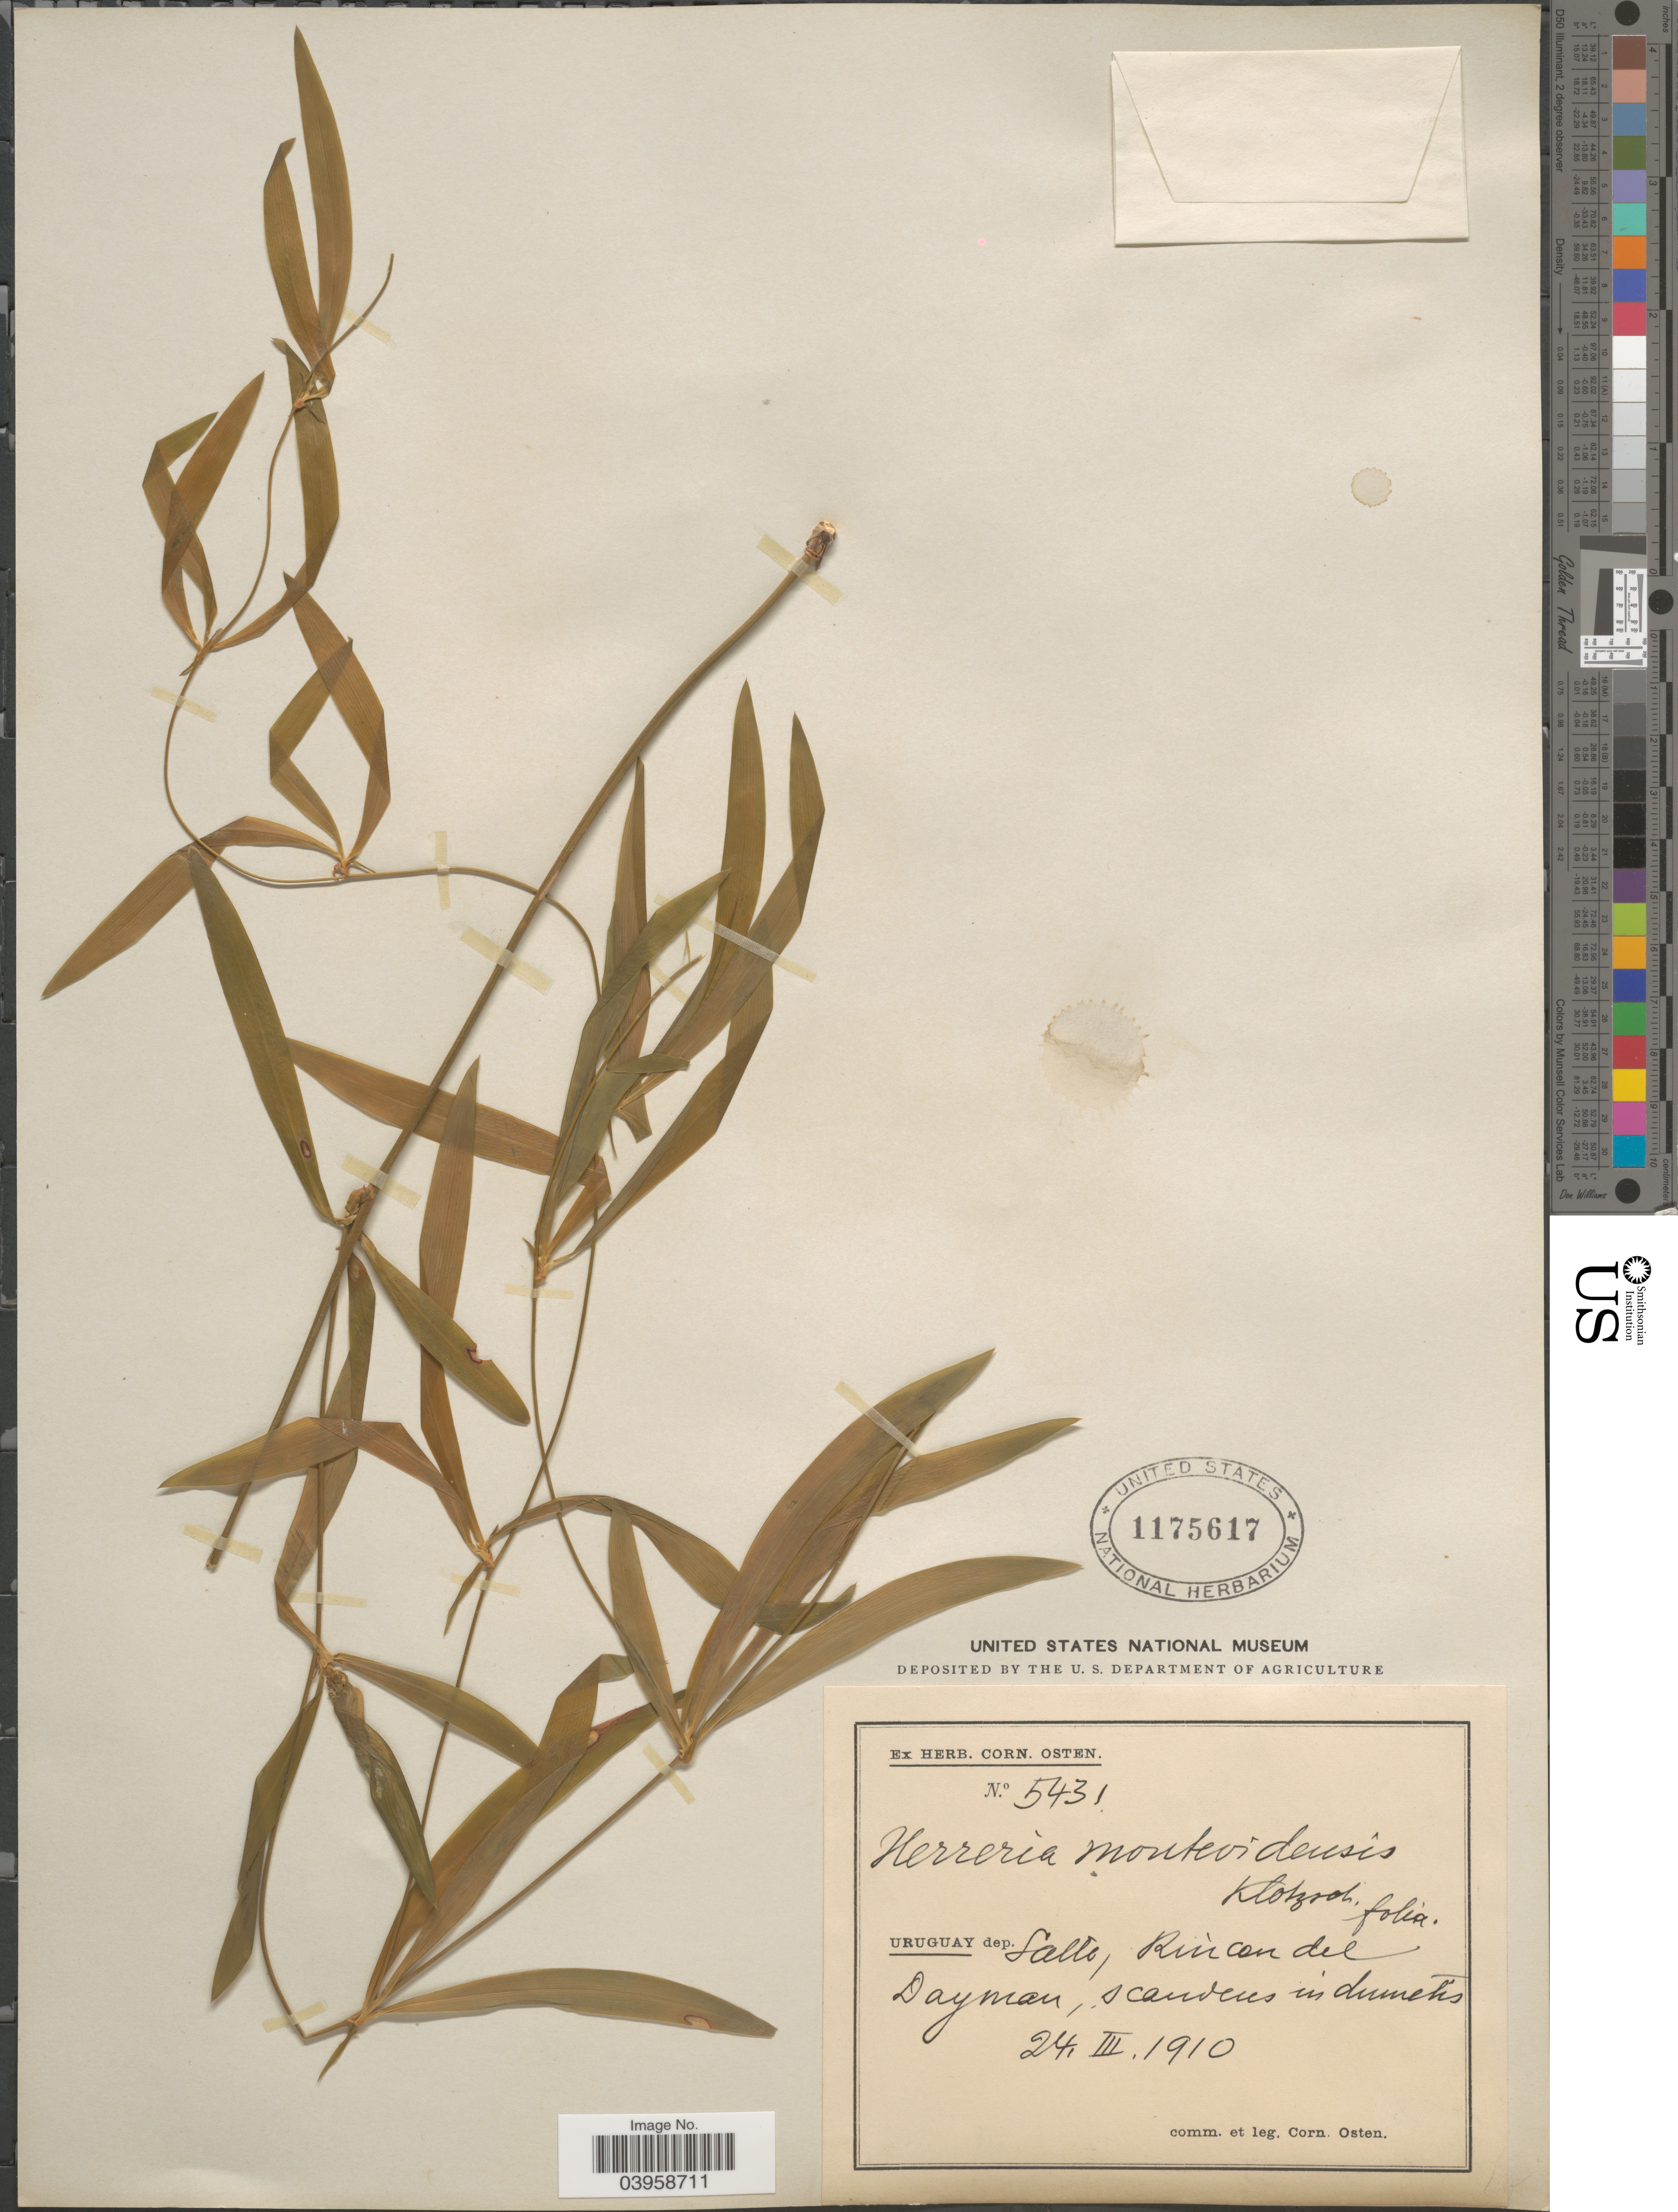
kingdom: Plantae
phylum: Tracheophyta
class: Liliopsida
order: Asparagales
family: Asparagaceae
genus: Herreria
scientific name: Herreria montevidensis var. montevidensis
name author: Klotzsch ex Griseb.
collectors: C. Osten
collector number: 5431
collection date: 1910-03-24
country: Uruguay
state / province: Salto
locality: Dep. Salto, Rincon del Dayman, scandens in dumetis.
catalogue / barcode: US 1175617